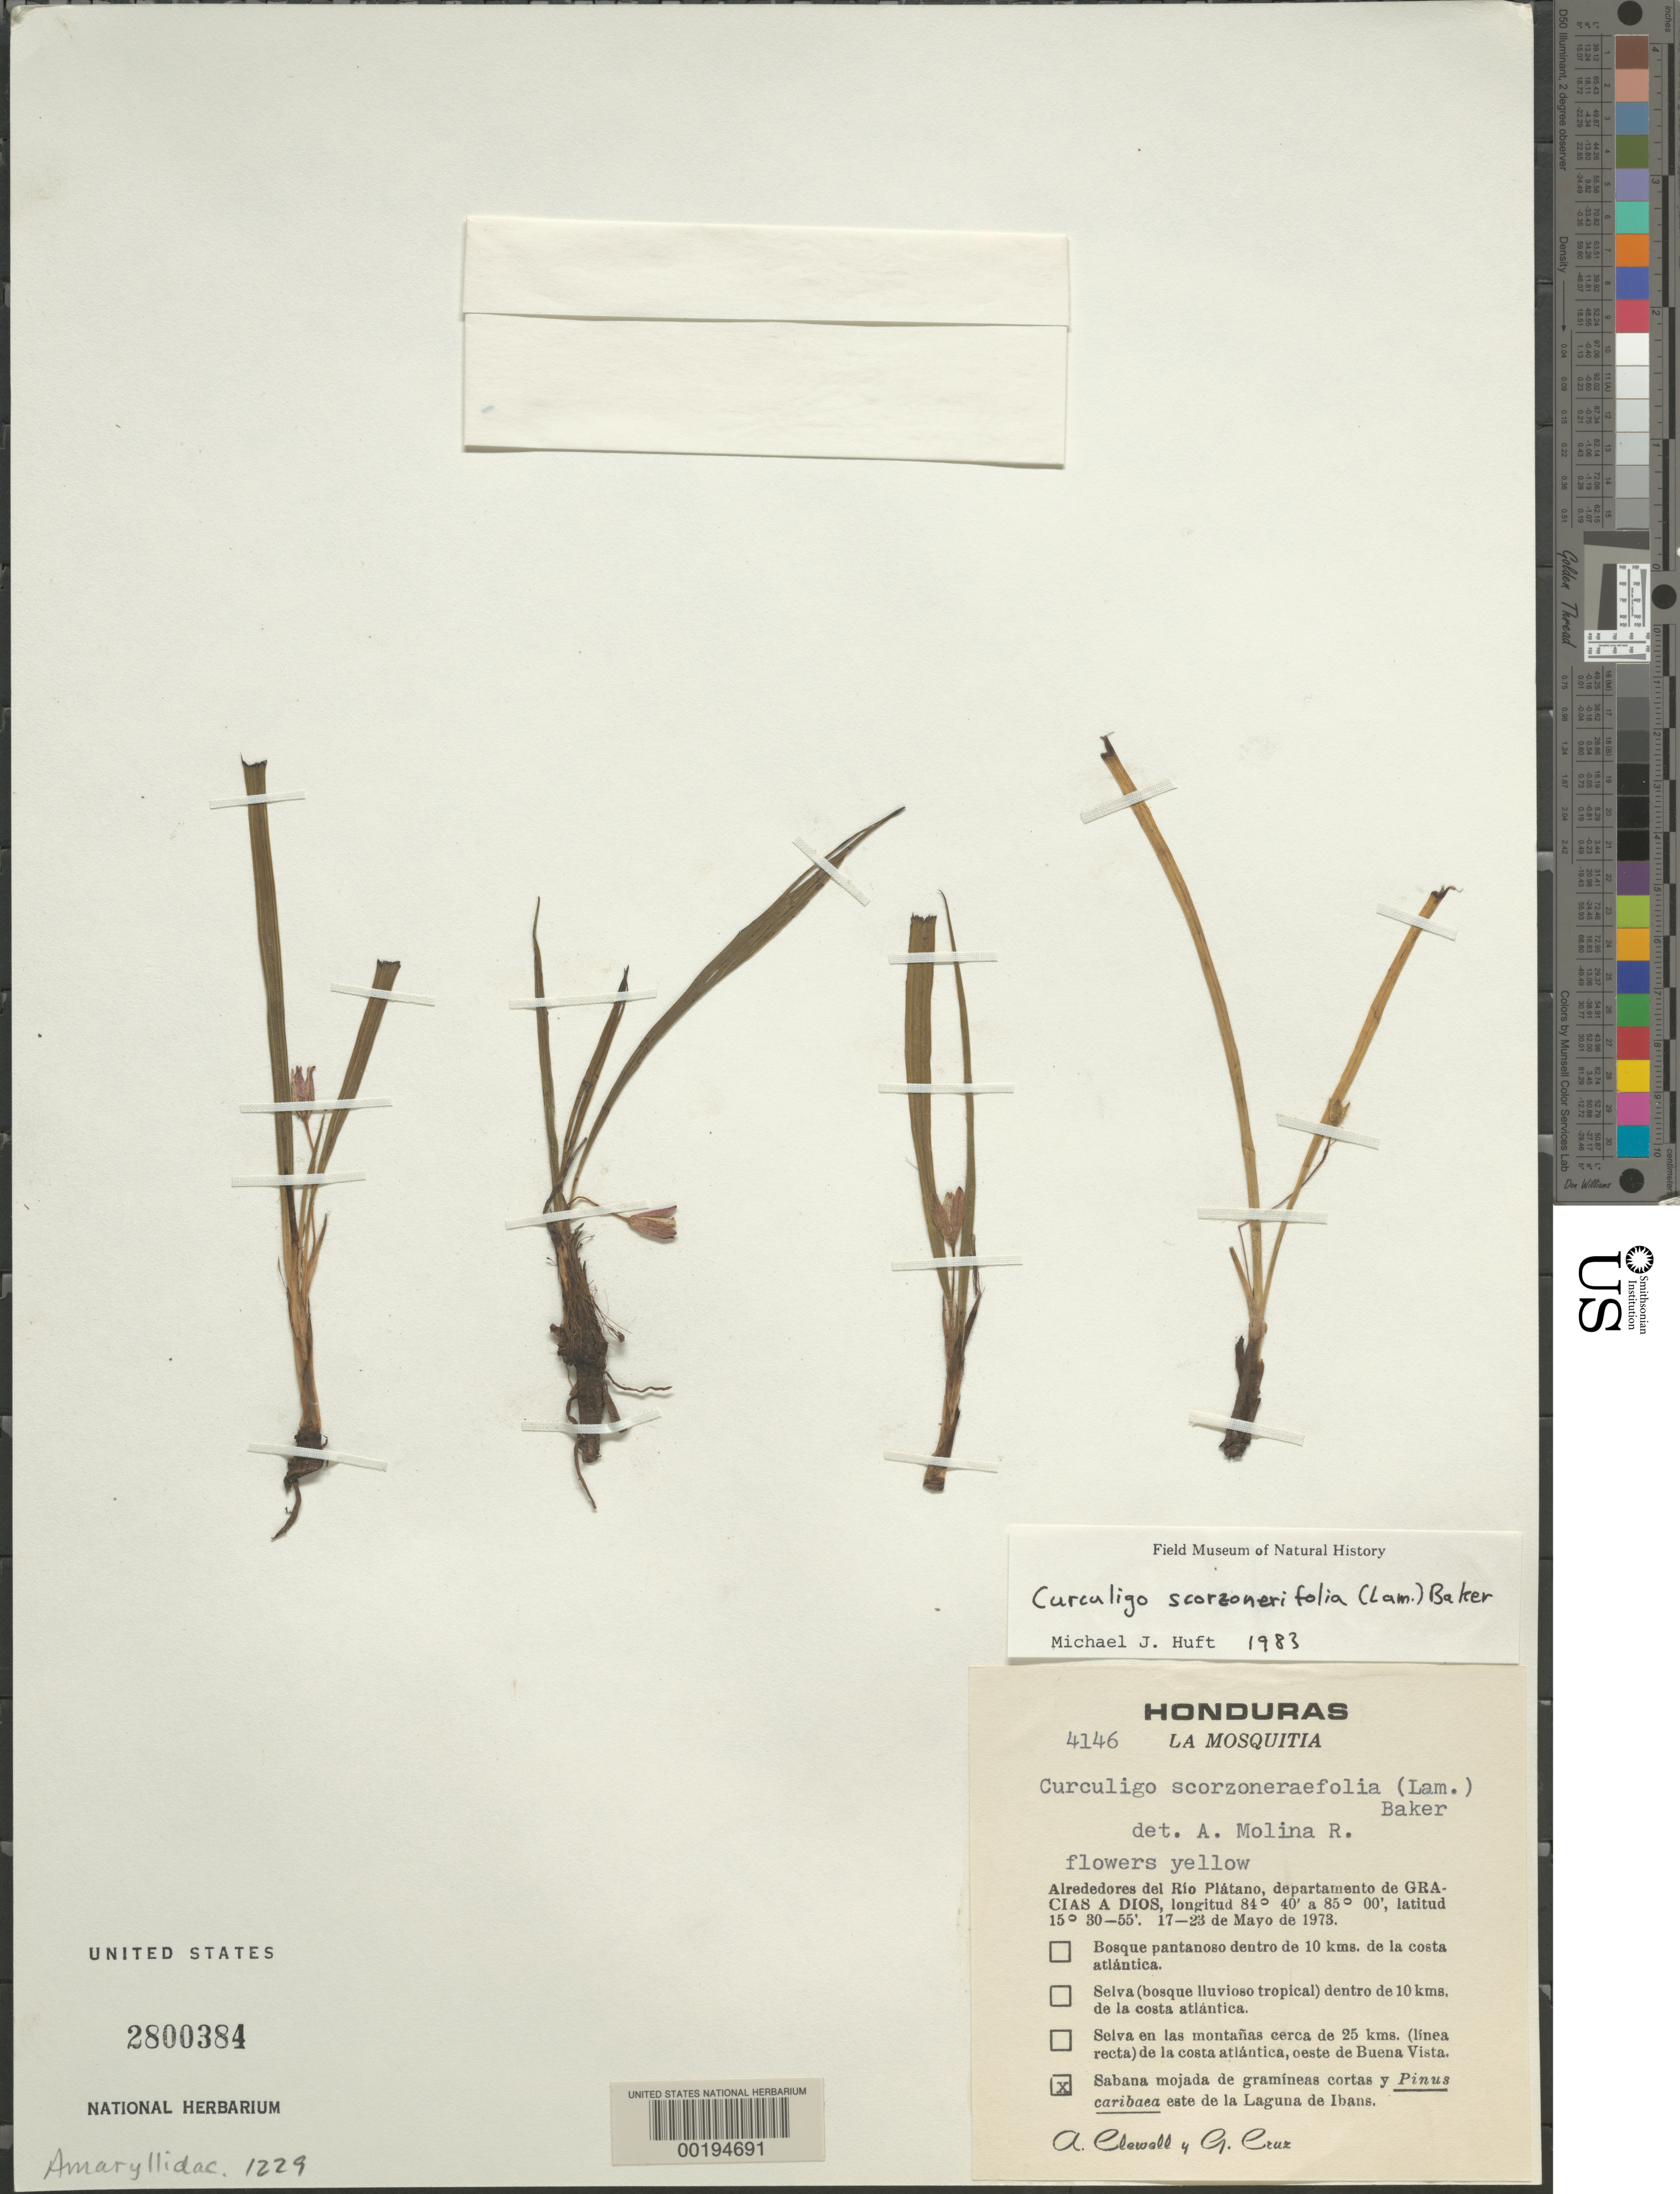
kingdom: Plantae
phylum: Tracheophyta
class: Liliopsida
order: Asparagales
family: Hypoxidaceae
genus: Curculigo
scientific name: Curculigo scorzonerifolia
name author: (Lam.) Baker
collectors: A. Clewell & G. Cruz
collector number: A=46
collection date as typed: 17 May 1973 to 23 May 1973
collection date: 1973-05-17/1973-05-23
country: Honduras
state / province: Gracias de Dios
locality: Alrededores del río Platano; Laguna de Ibans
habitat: Wet savana of short grass and pine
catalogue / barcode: US 2800384